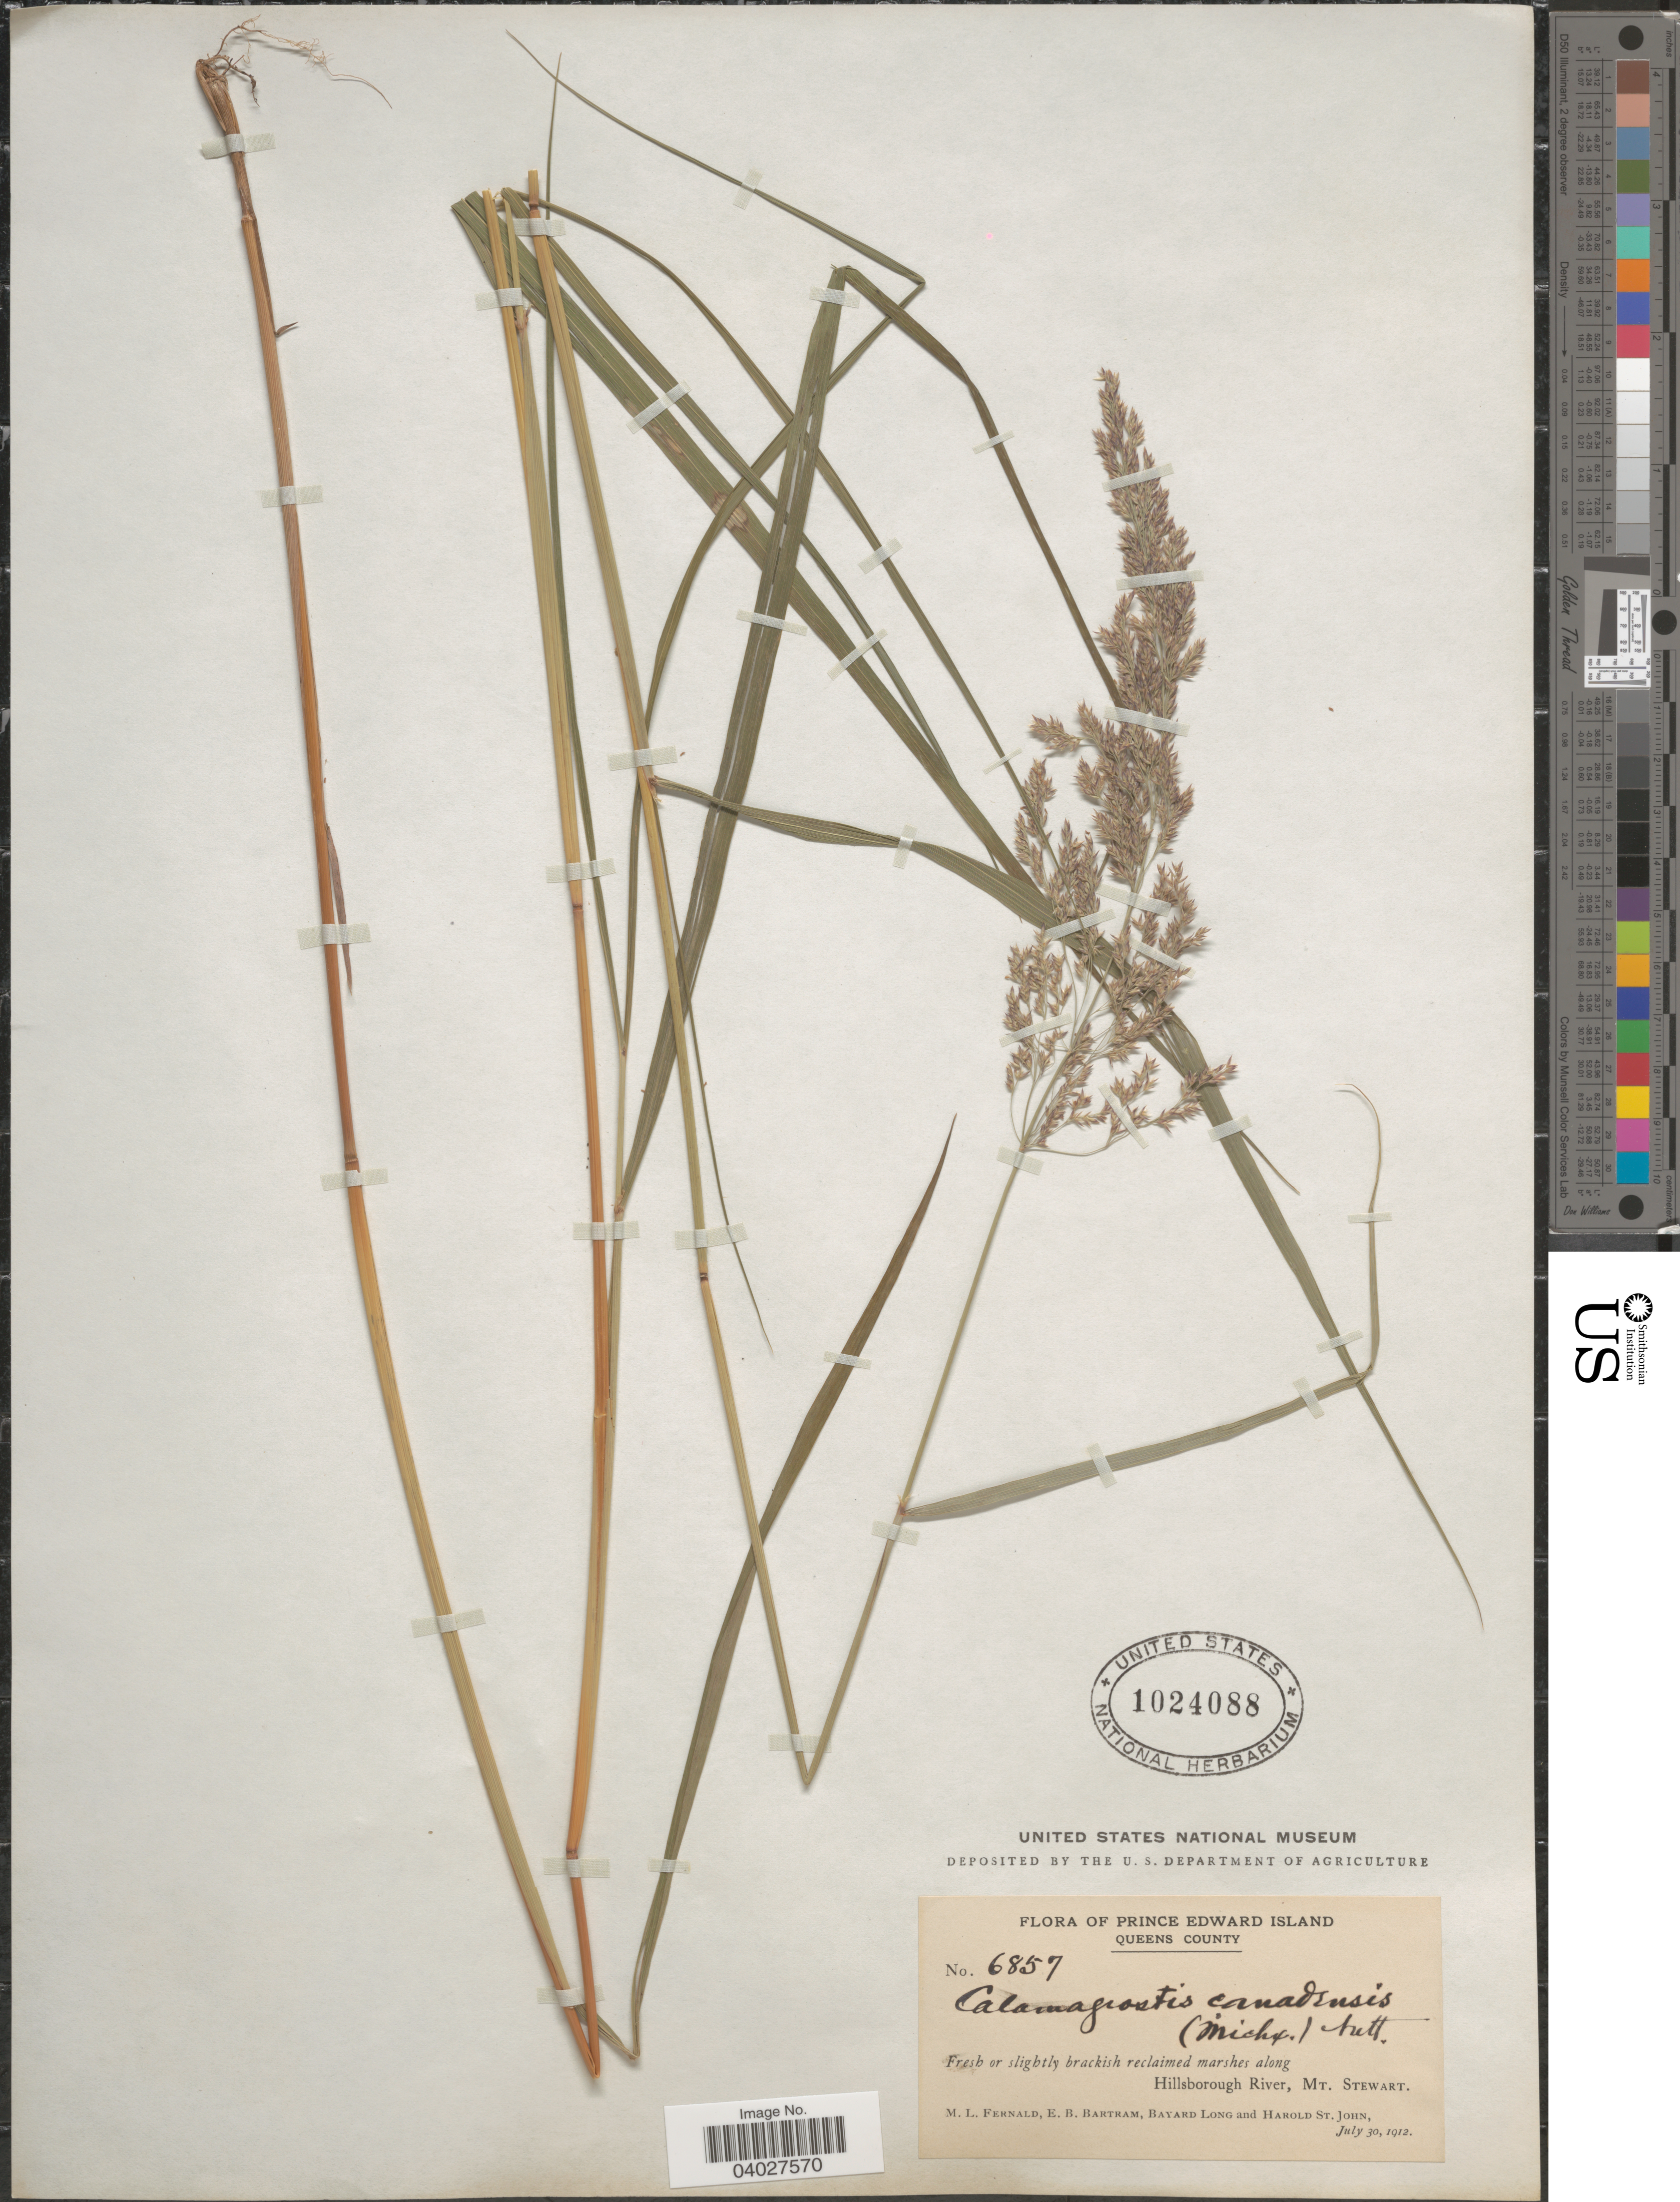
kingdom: Plantae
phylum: Tracheophyta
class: Liliopsida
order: Poales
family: Poaceae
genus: Calamagrostis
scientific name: Calamagrostis canadensis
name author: (Michx.) P. Beauv.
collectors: M. L. Fernald, E. B. Bartram, B. Long & H. St. John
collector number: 6857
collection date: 1912-07-30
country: Canada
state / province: Prince Edward Island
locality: Queens County. Along Hillsborough River, Mt. Stewart.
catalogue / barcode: US 1024088